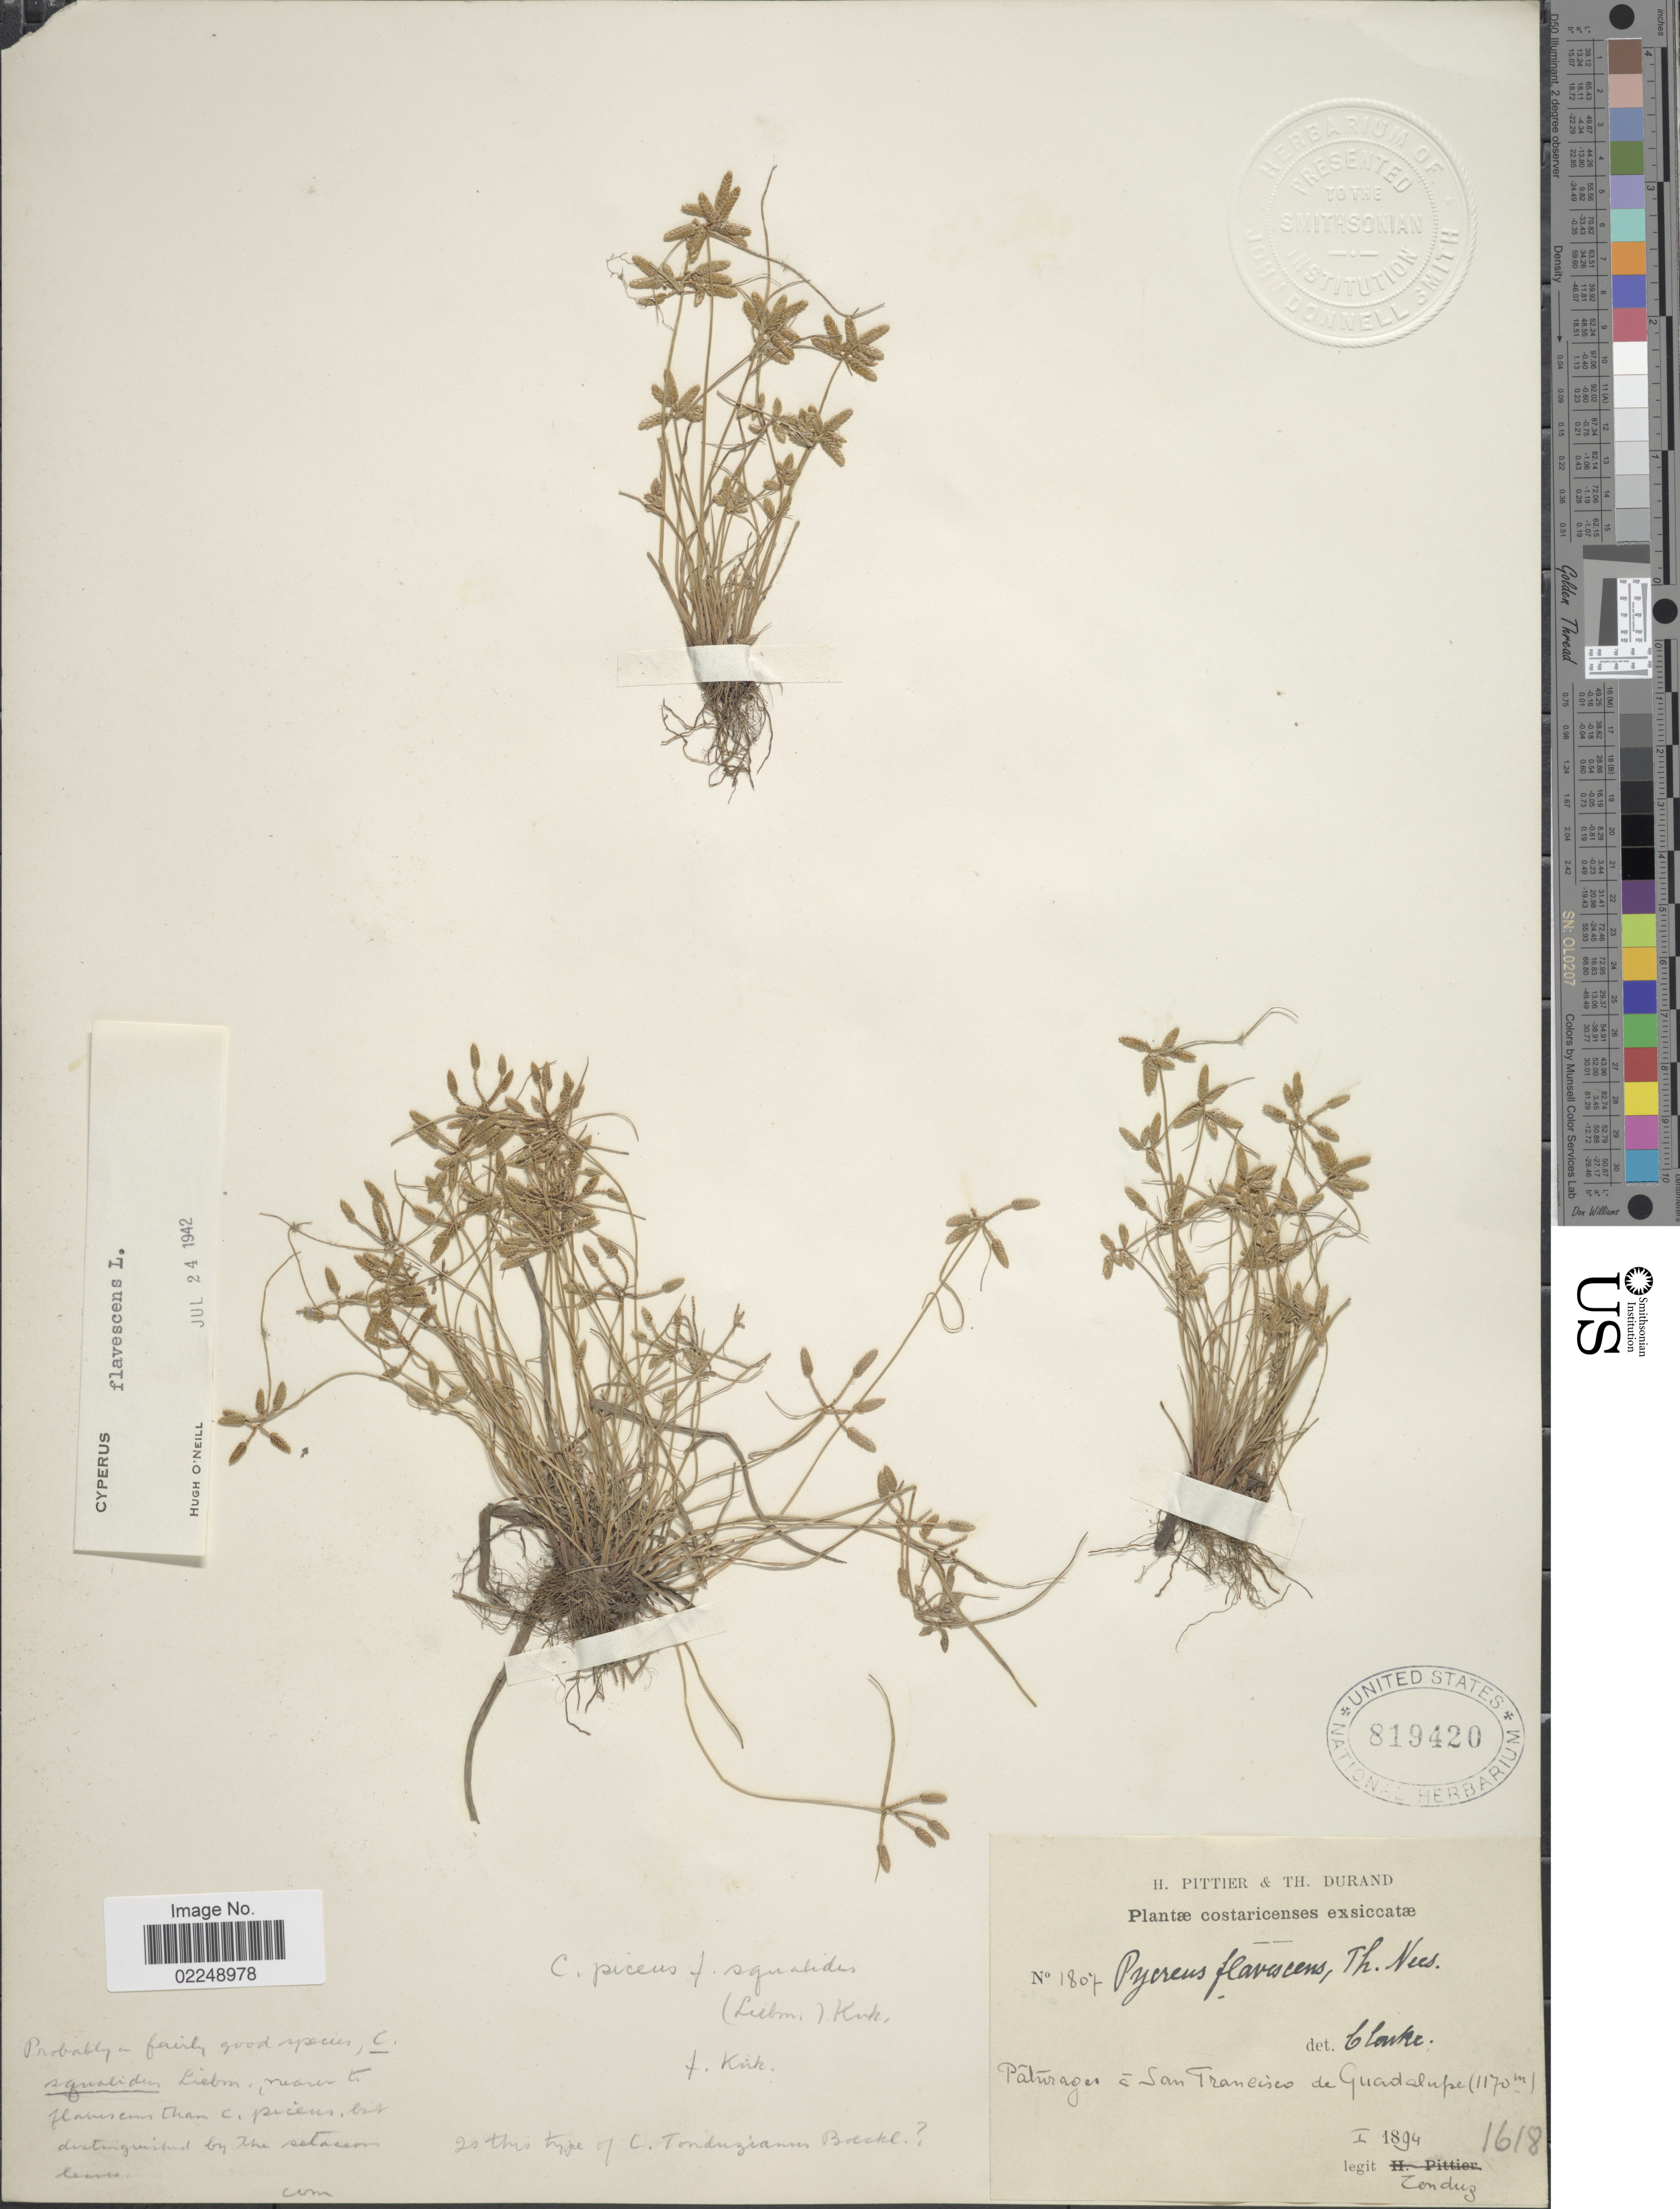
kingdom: Plantae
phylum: Tracheophyta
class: Liliopsida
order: Poales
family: Cyperaceae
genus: Cyperus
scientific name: Cyperus flavescens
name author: L.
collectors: A. Tonduz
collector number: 1807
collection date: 1894-01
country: Costa Rica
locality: Paturages a San Francisco de Guadalupe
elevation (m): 1170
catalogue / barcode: US 819420